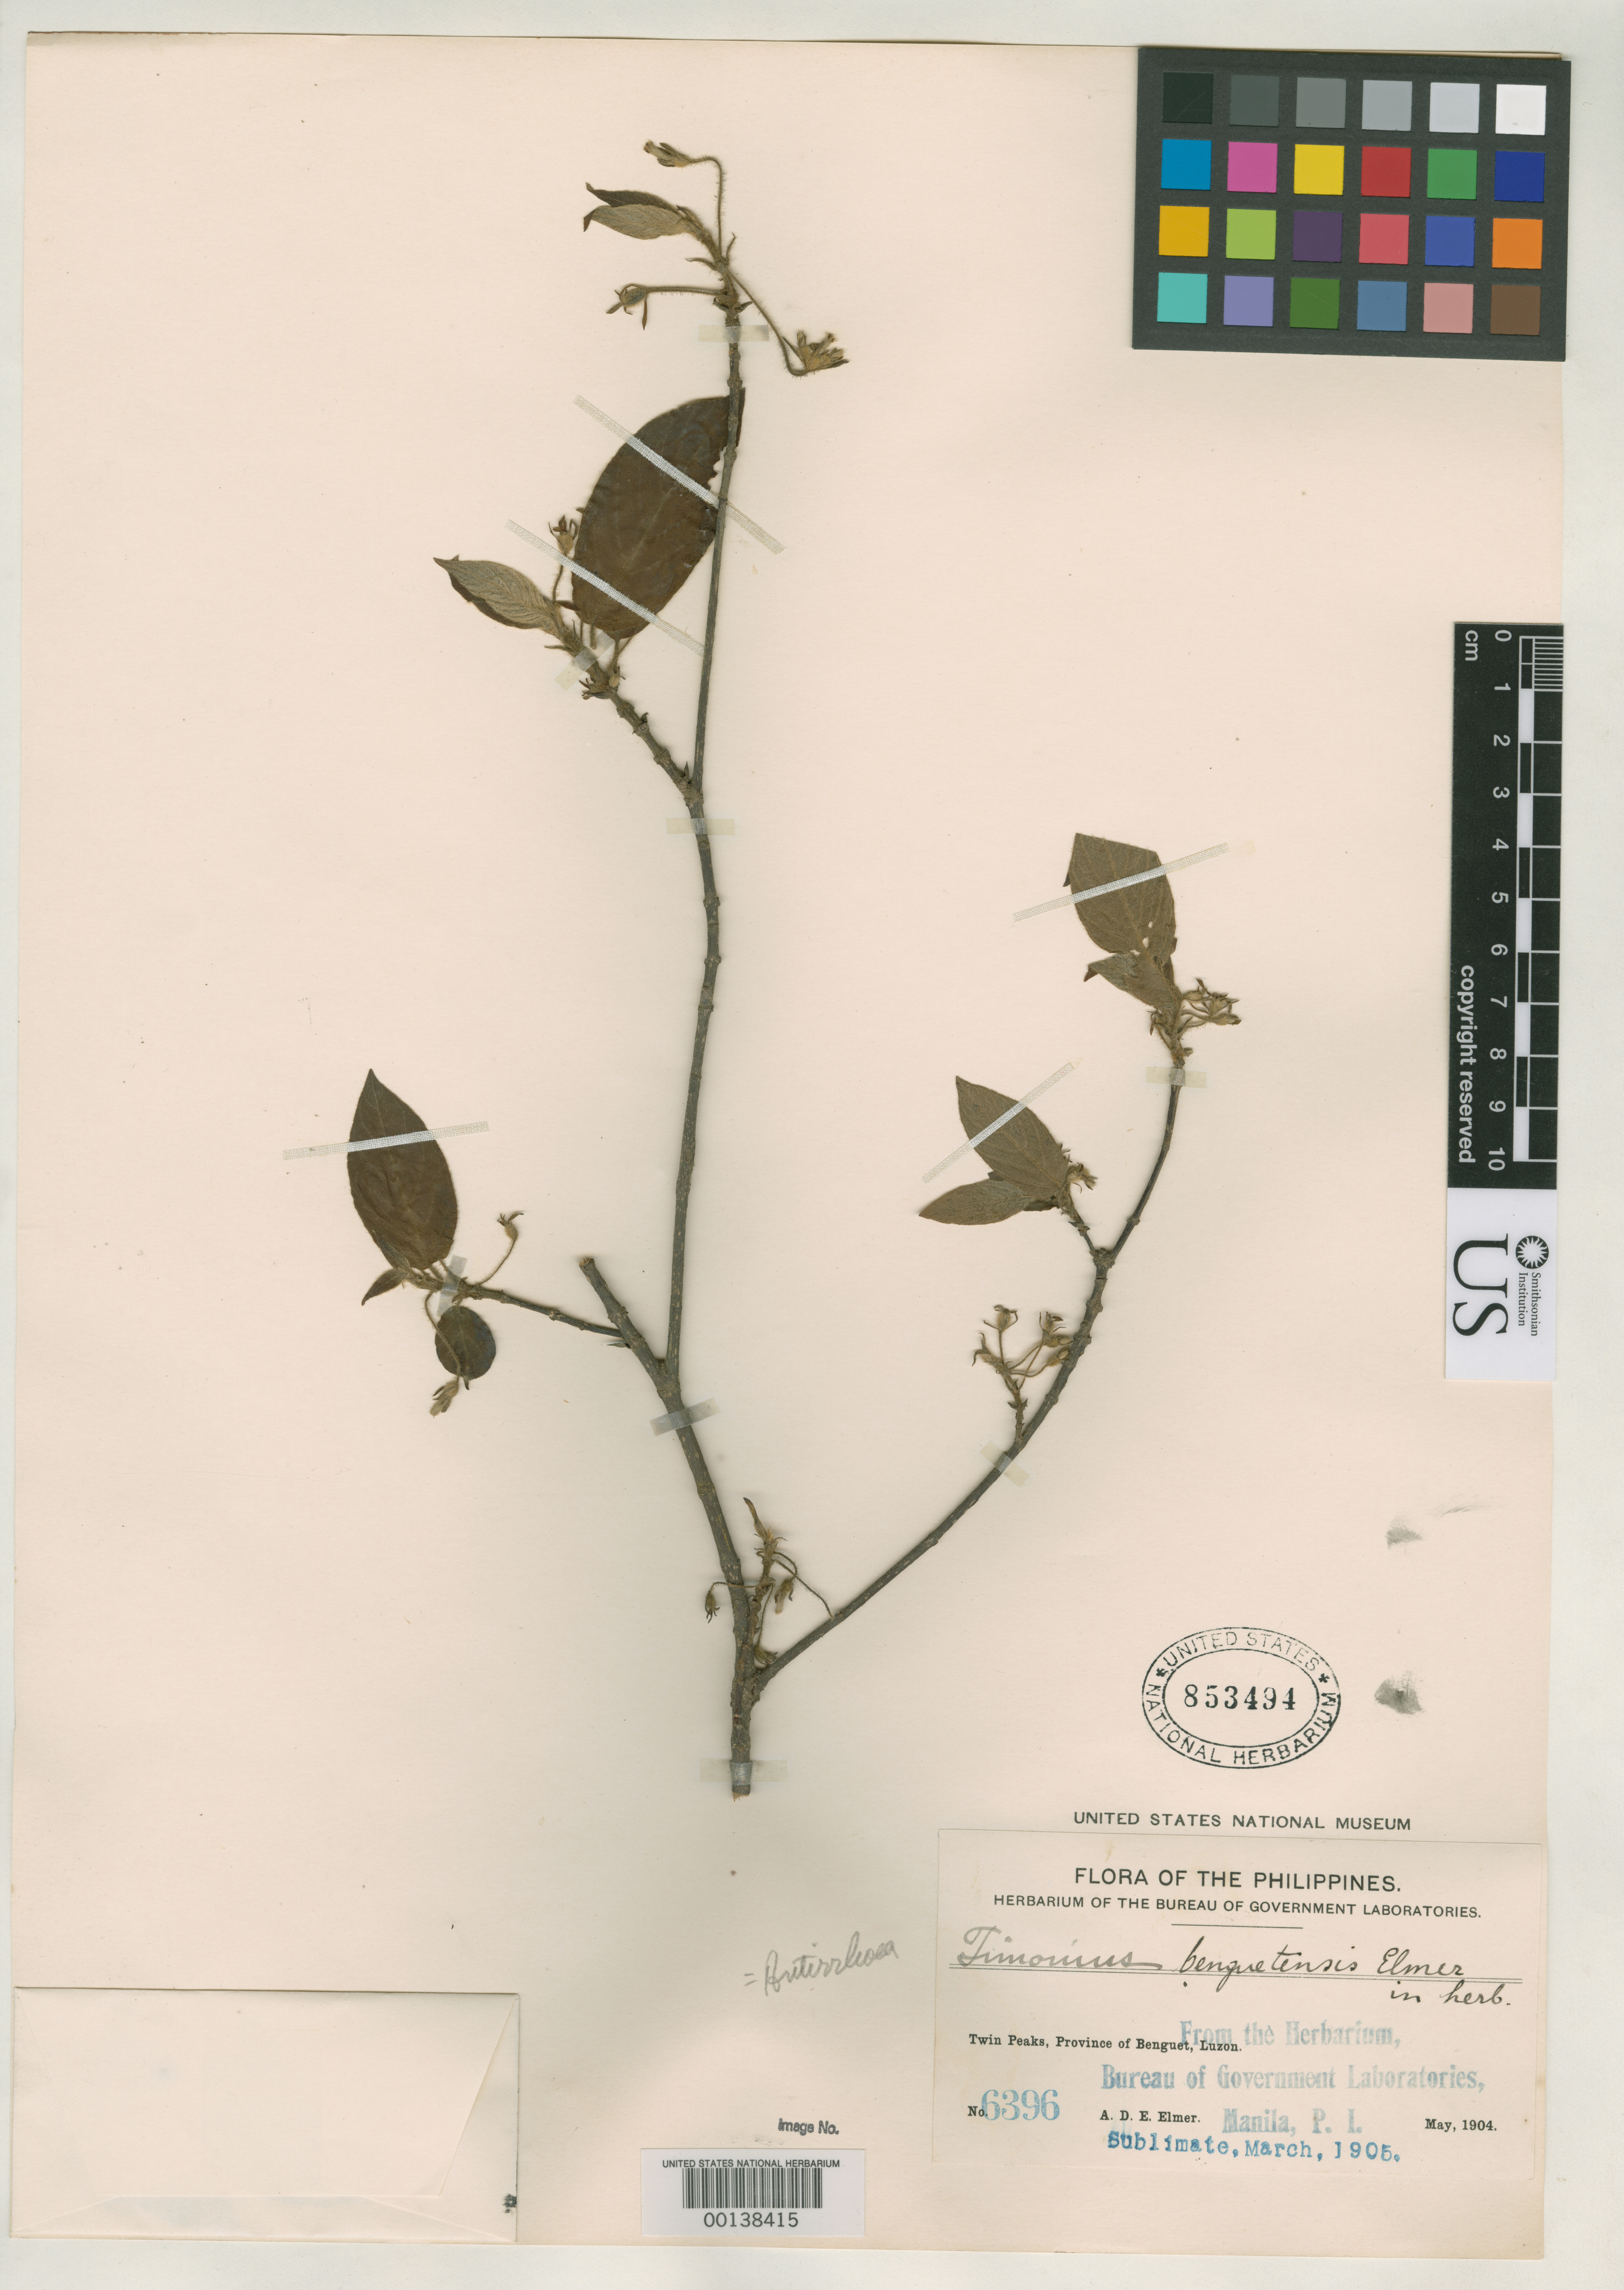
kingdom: Plantae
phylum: Tracheophyta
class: Magnoliopsida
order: Gentianales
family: Rubiaceae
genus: Timonius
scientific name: Timonius benguetensis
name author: Elmer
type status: Isotype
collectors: A. D. E. Elmer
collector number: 6396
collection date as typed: May 1904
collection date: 1904-05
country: Philippines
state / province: Cordillera (Administrative Region)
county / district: Benguet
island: Luzon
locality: Twin Peaks, along the Bued River.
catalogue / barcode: US 853494